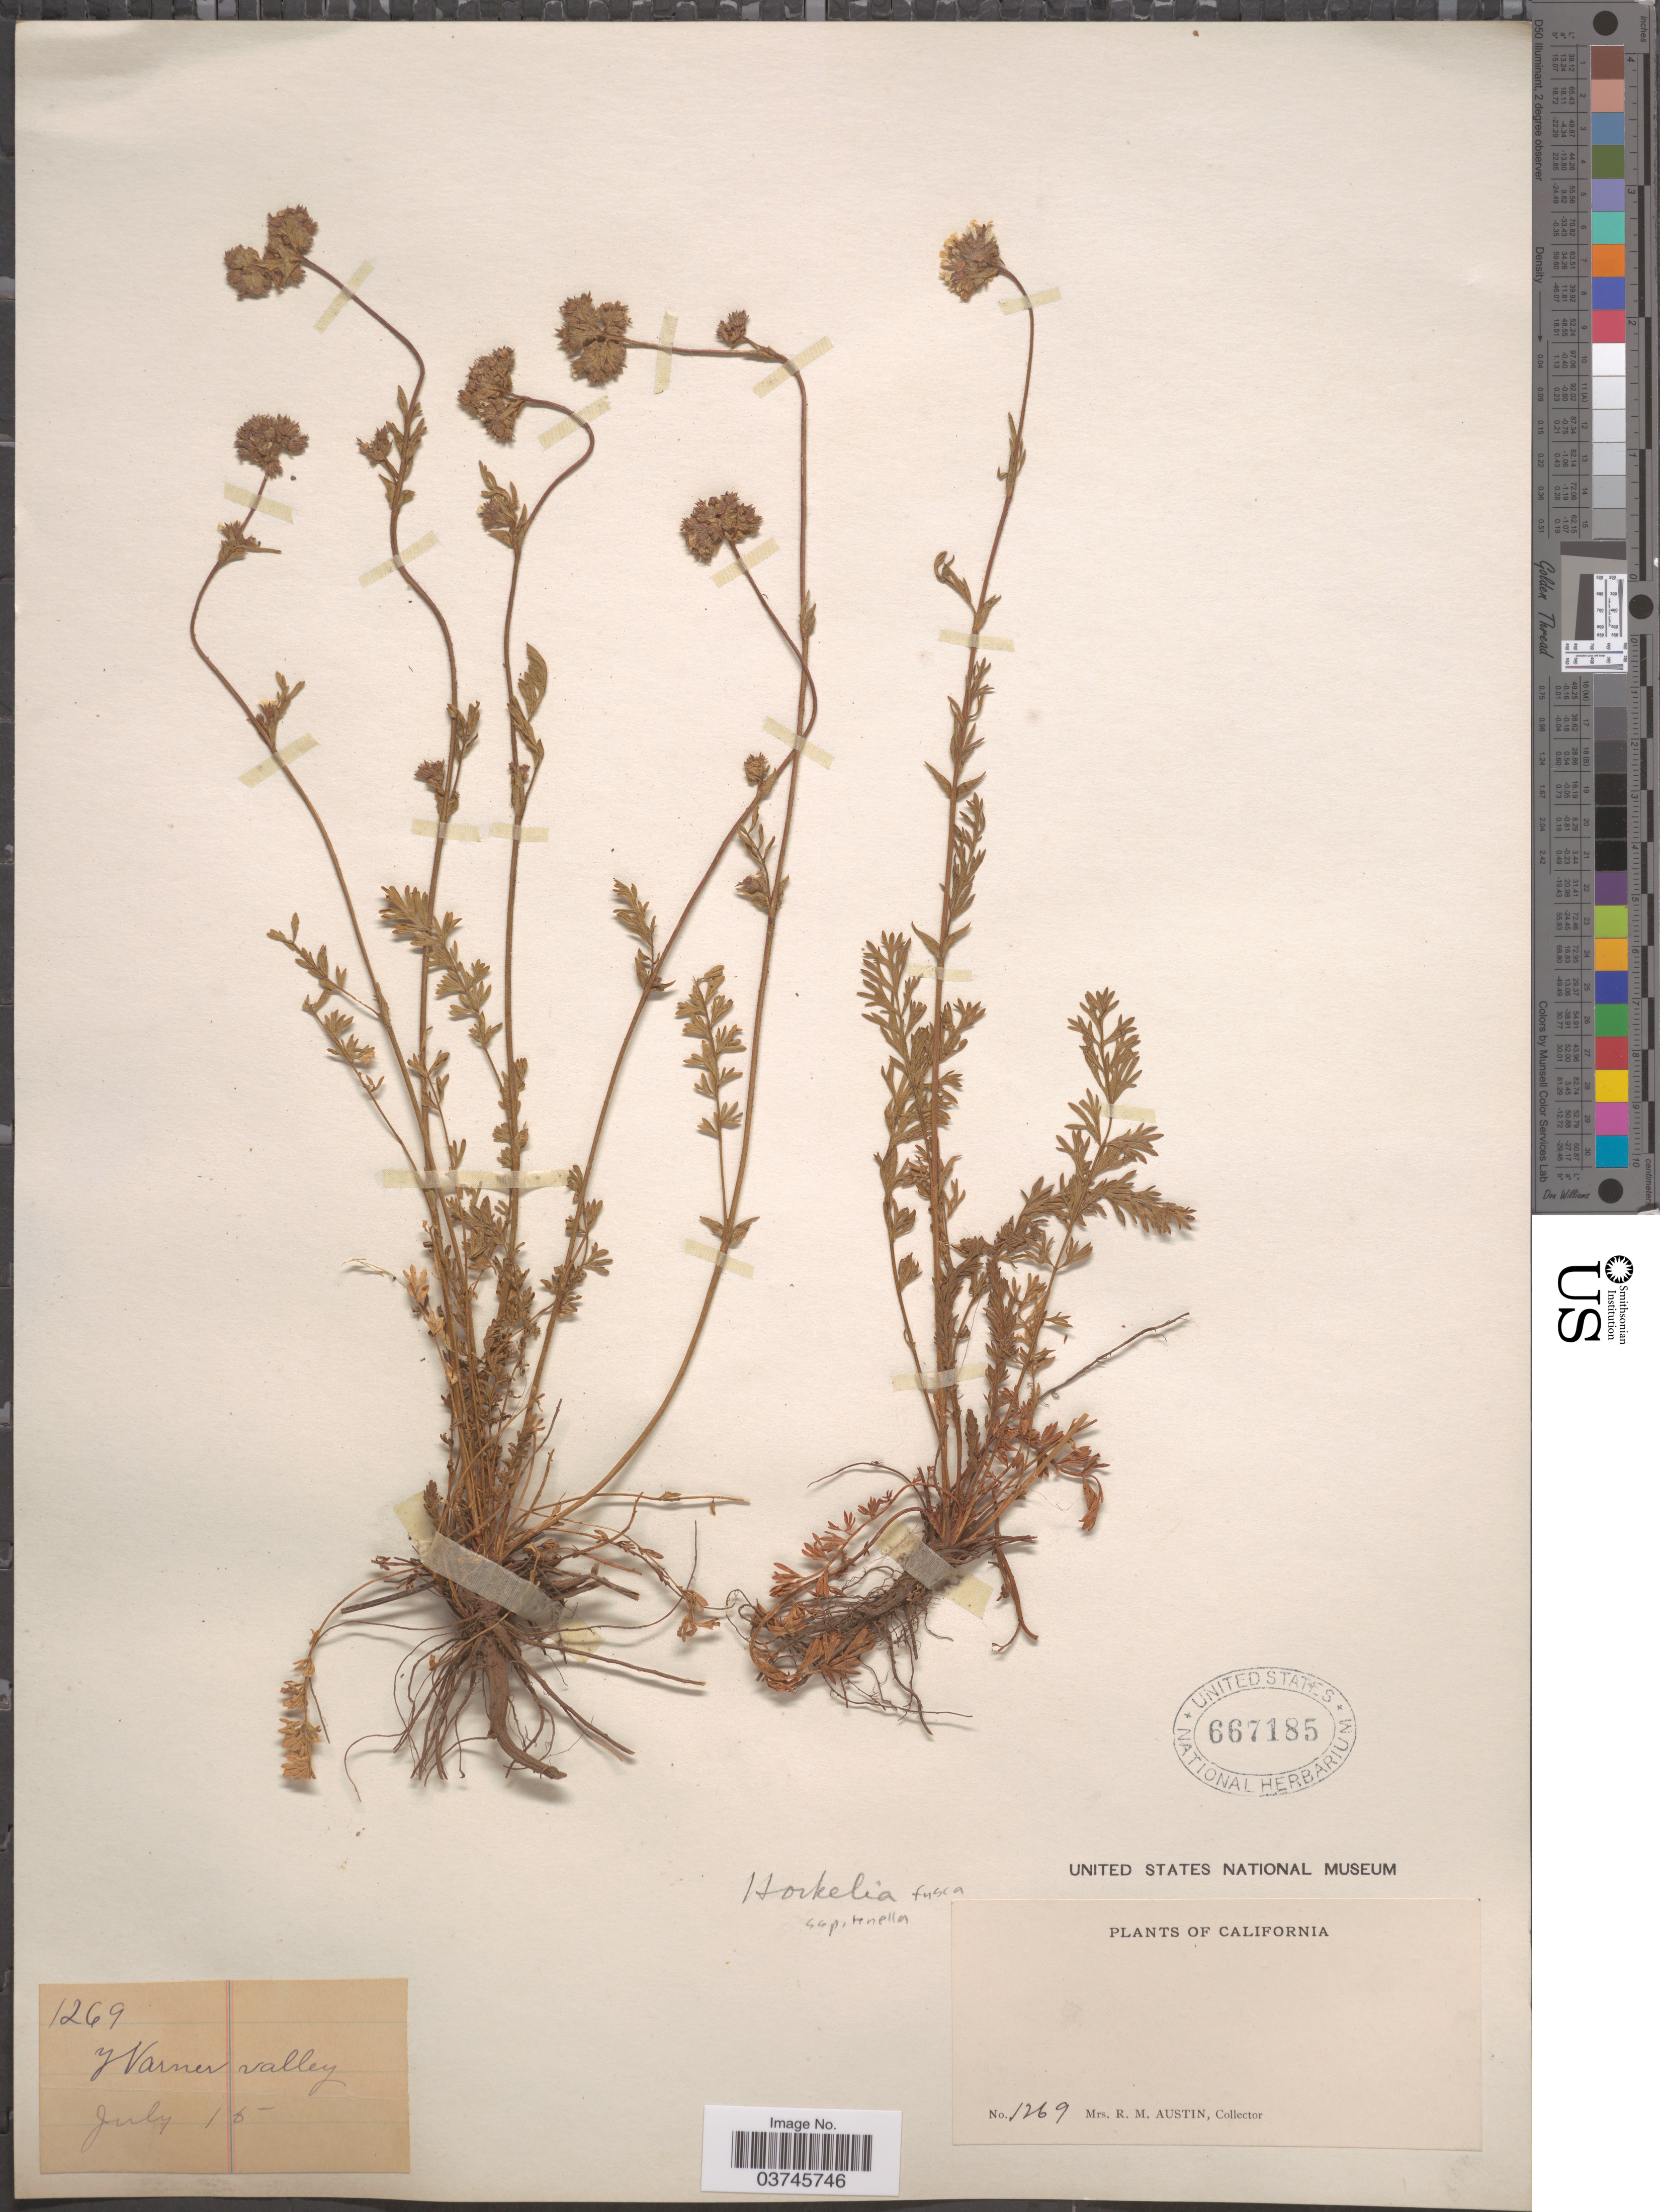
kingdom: Plantae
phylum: Tracheophyta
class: Magnoliopsida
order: Rosales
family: Rosaceae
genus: Potentilla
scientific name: Potentilla lindleyi var. puberula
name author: (Rydb.) Jeps.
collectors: R. Austin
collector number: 1269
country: United States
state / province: California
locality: Warner Valley.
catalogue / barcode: US 667185